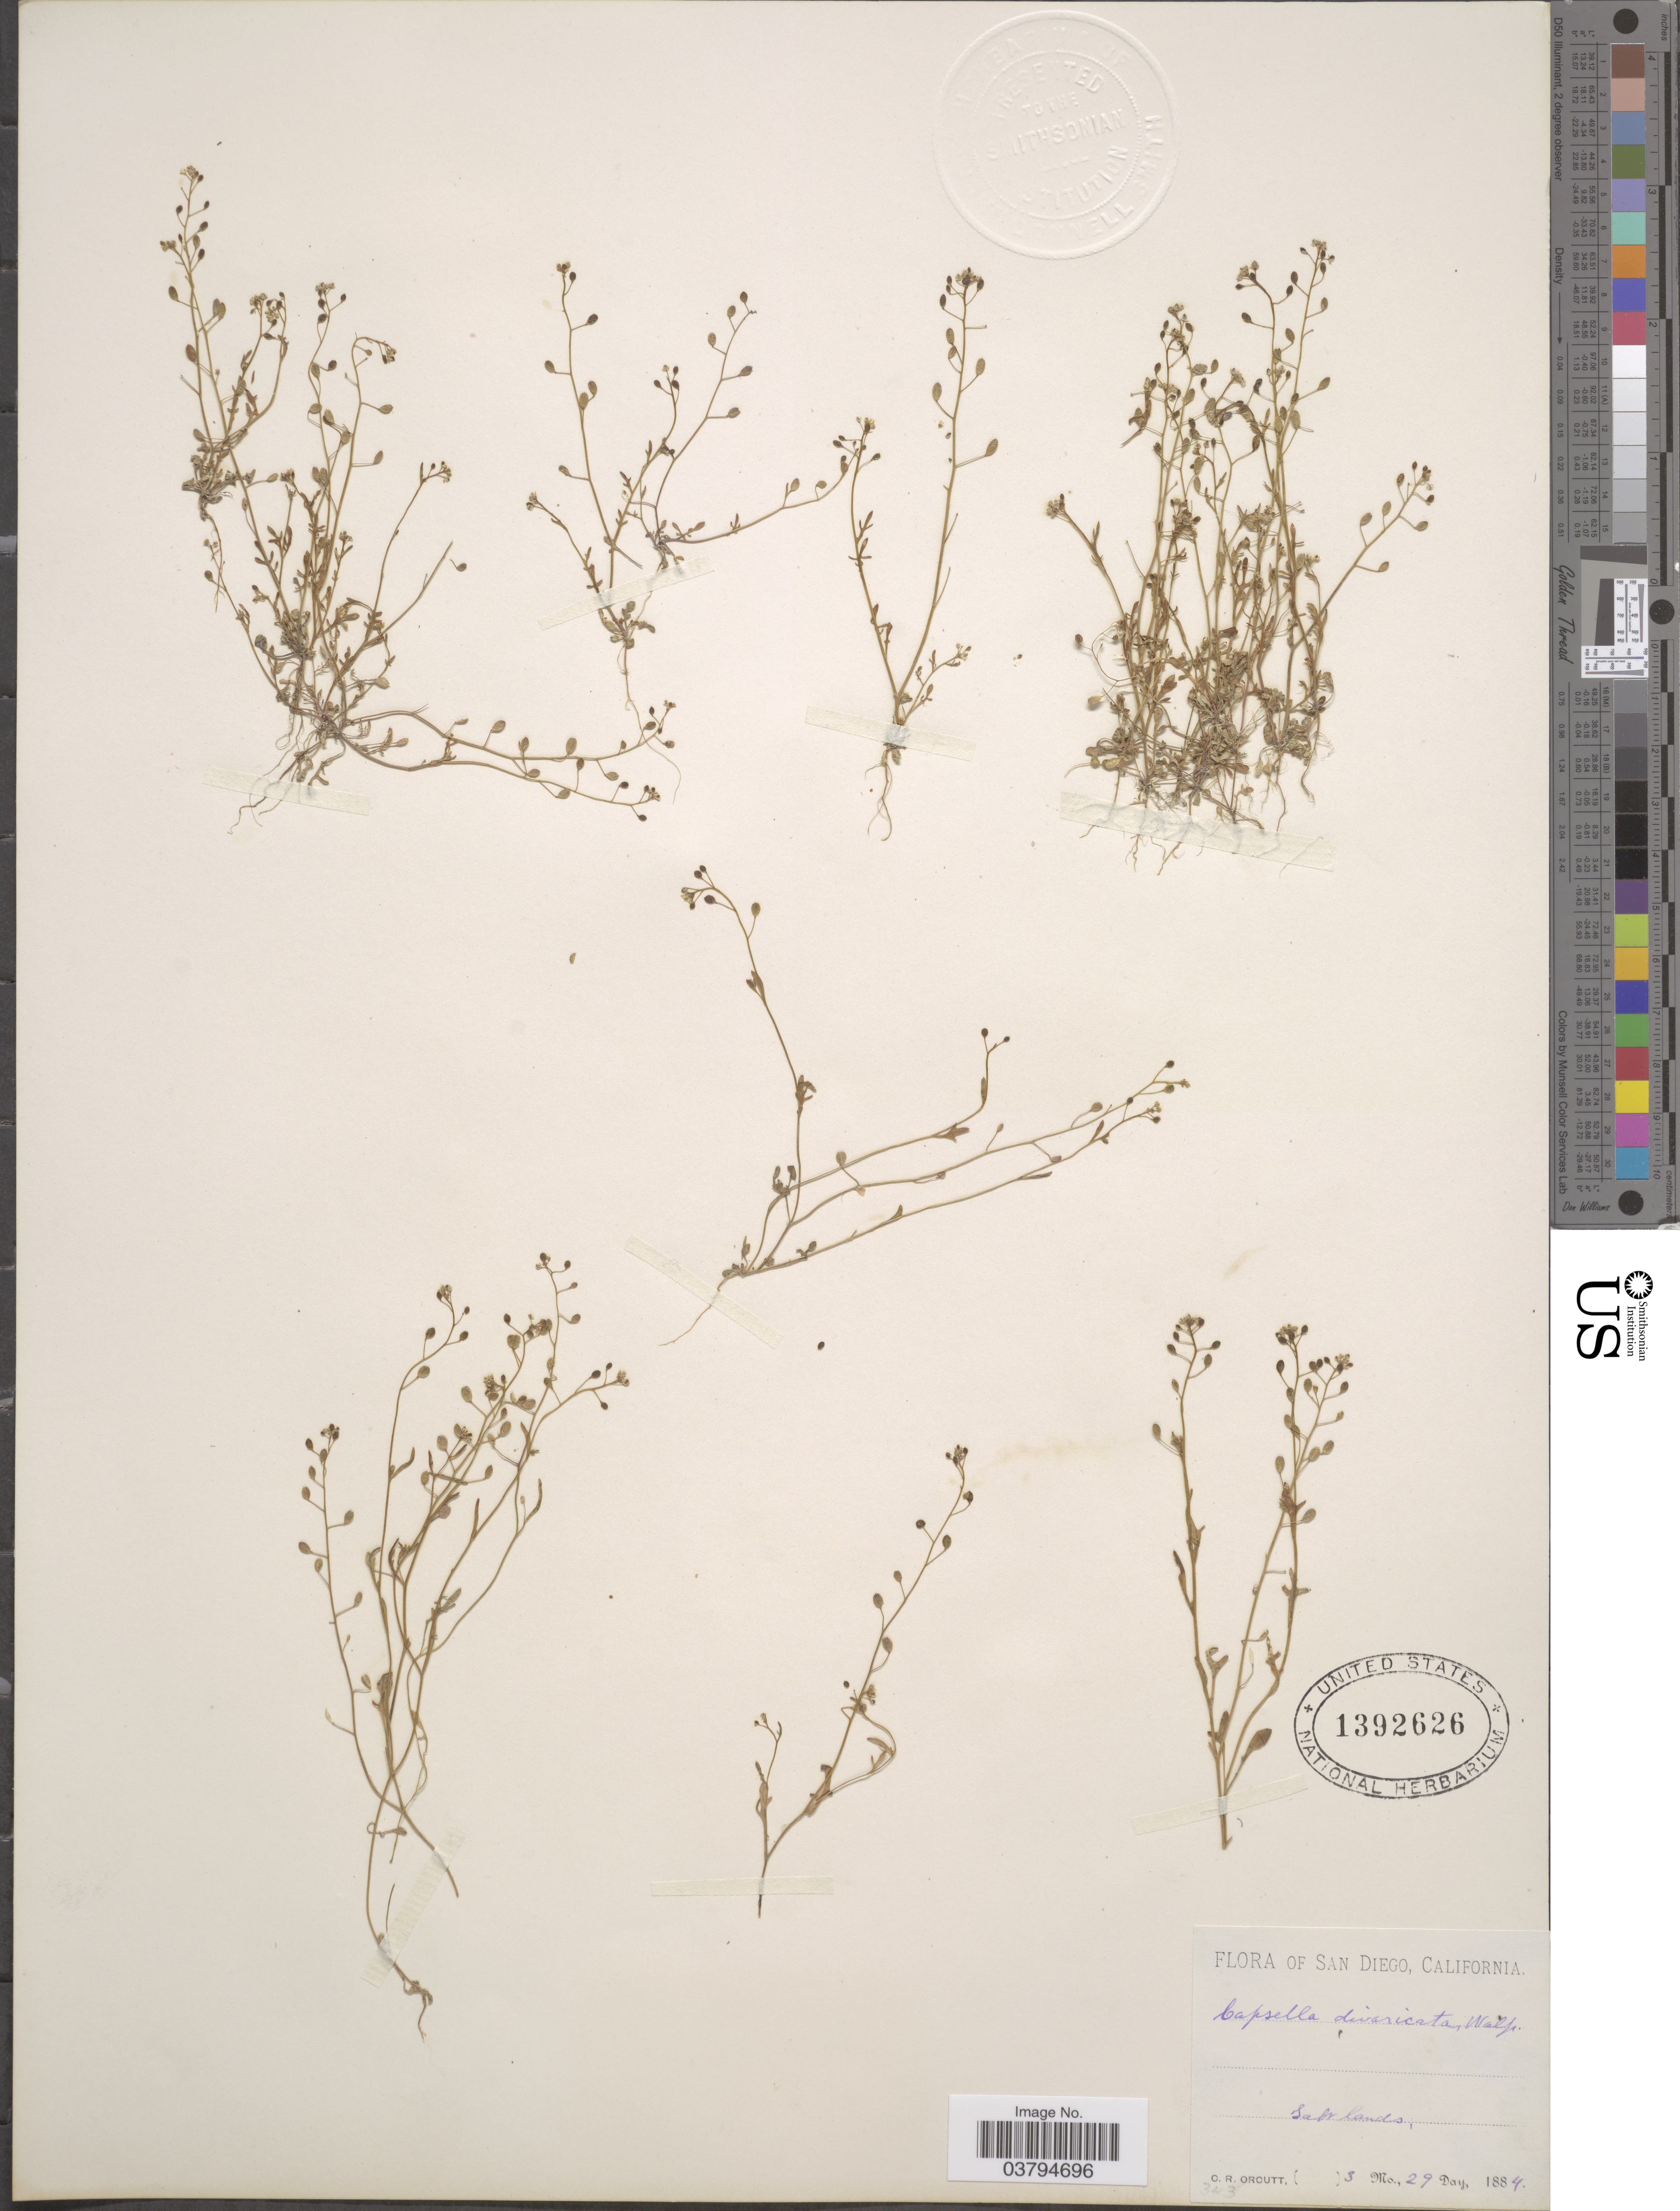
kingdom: Plantae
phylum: Tracheophyta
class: Magnoliopsida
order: Brassicales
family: Brassicaceae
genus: Hornungia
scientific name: Hornungia procumbens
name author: (L.) Hayek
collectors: C. R. Orcutt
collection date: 1884-03-29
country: United States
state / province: California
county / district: San Diego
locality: San Diego. Salt lands.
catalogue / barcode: US 1392626